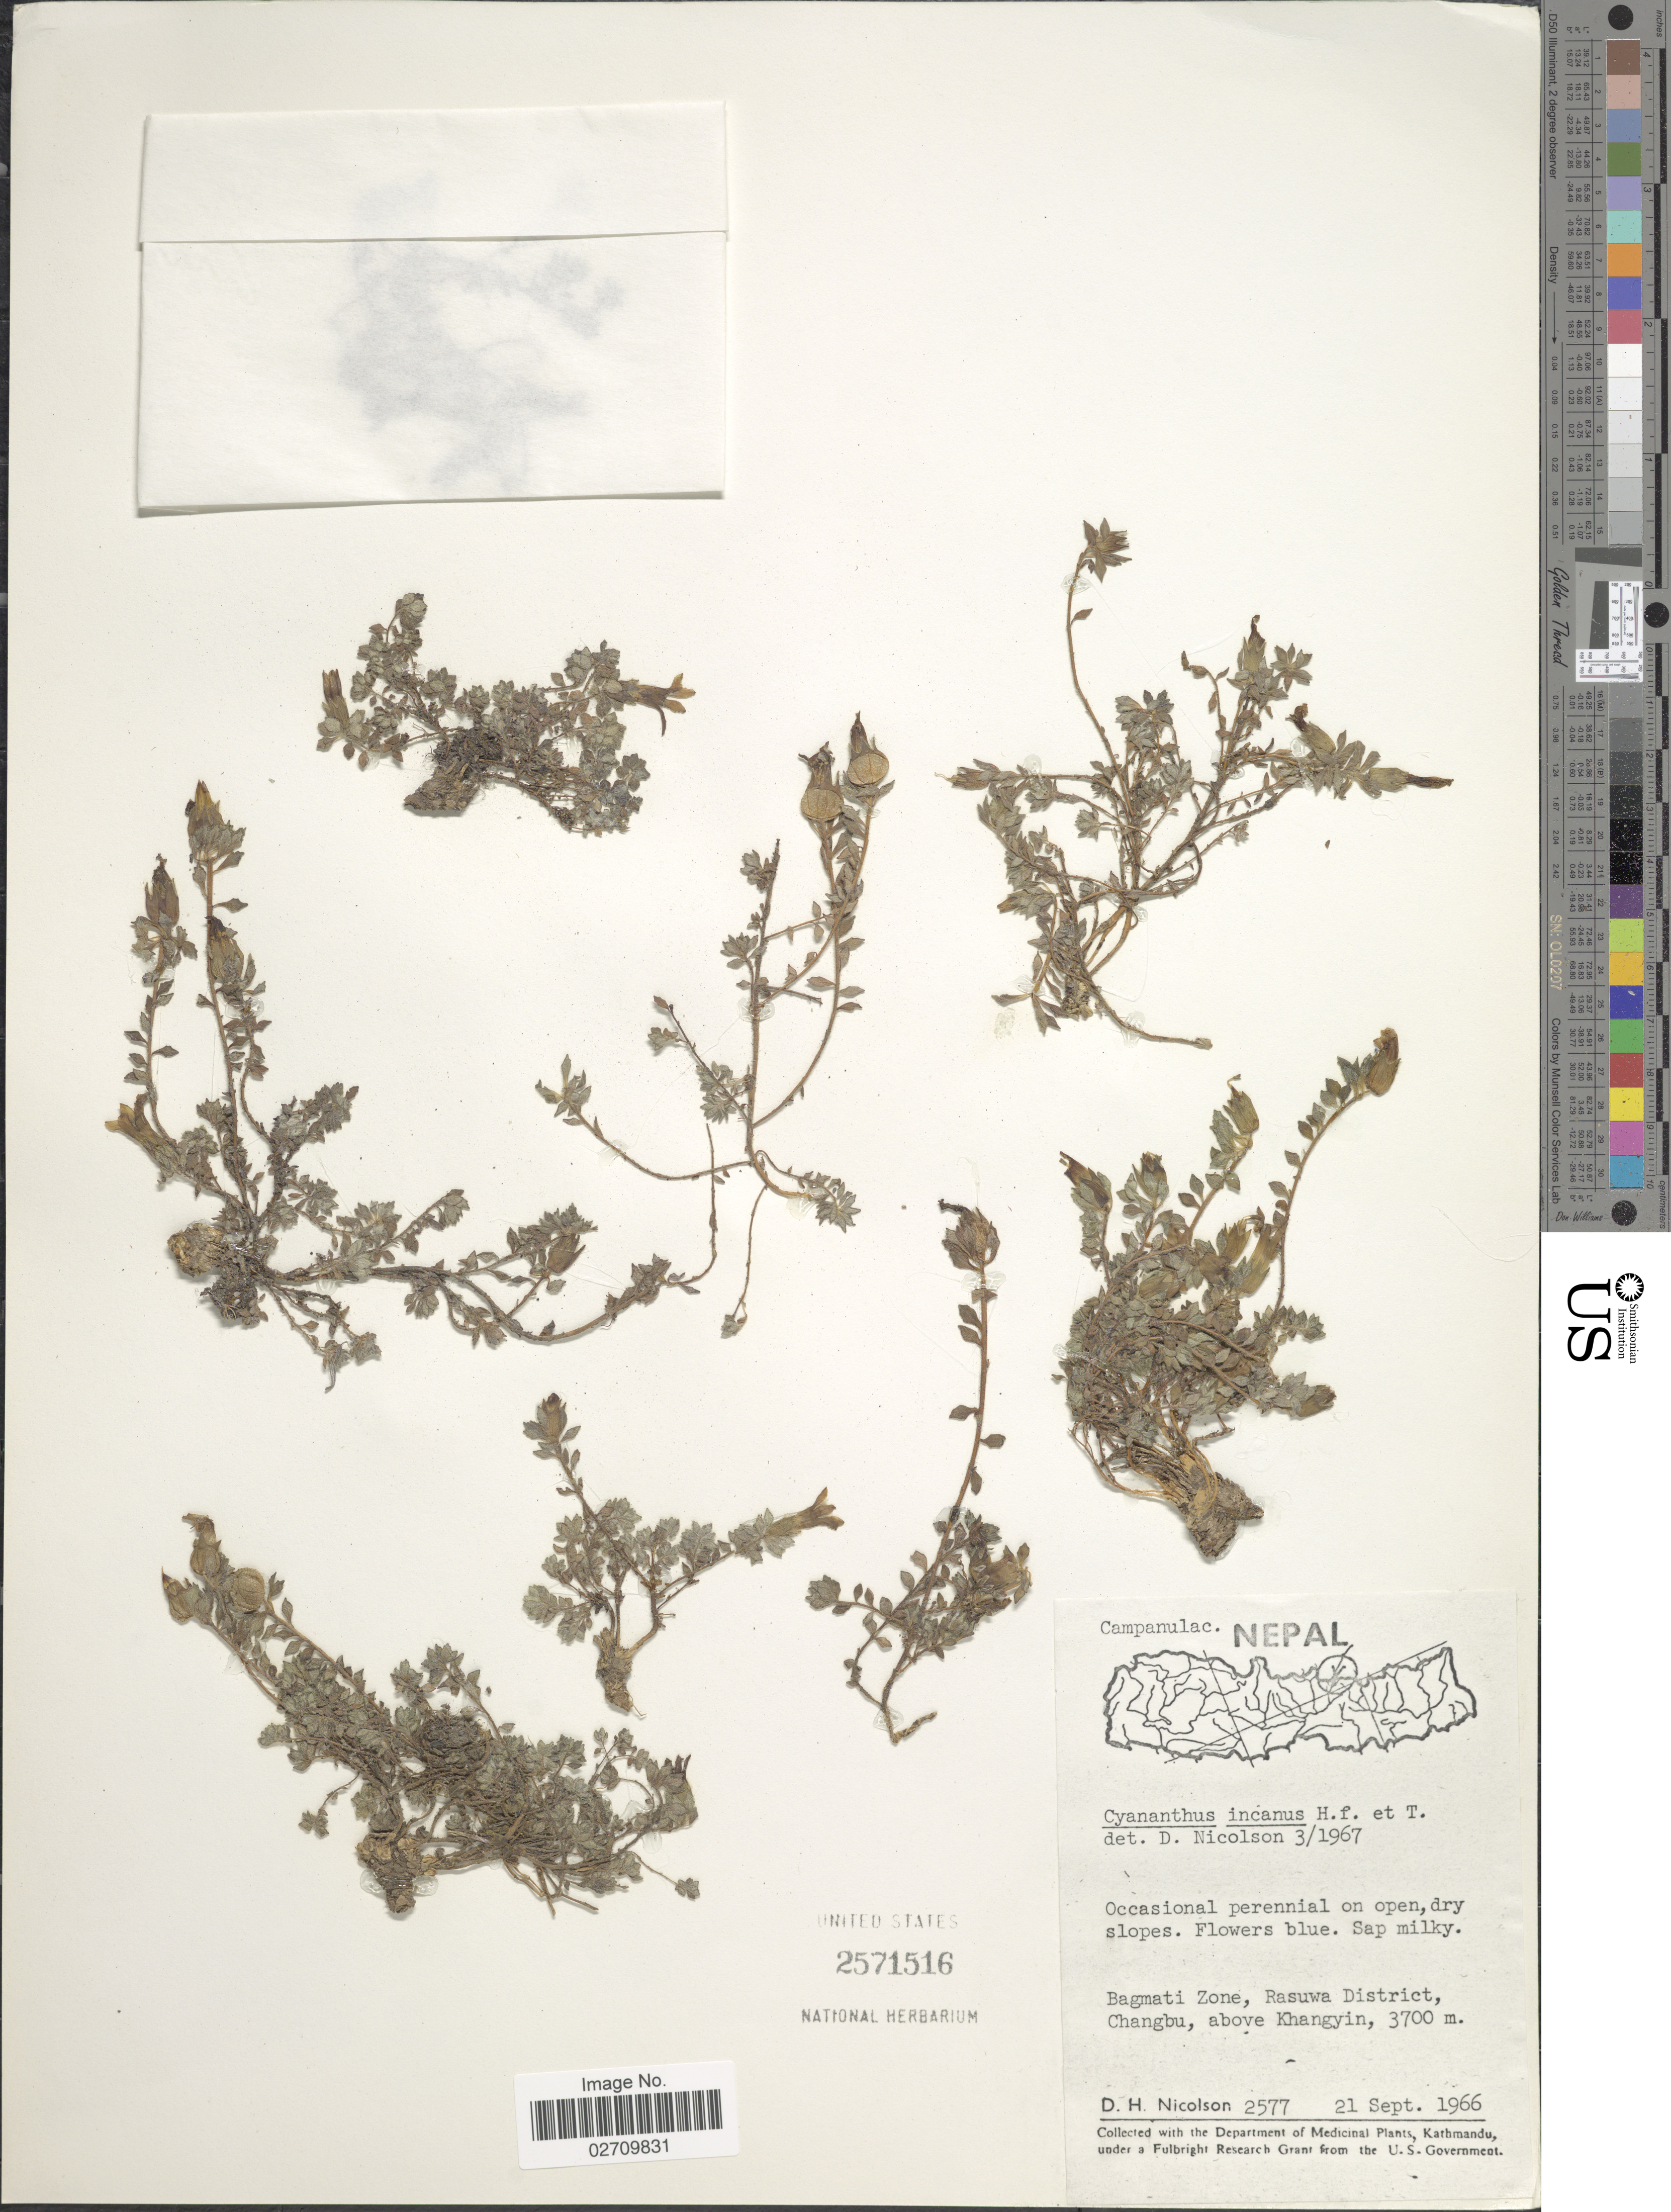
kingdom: Plantae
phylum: Tracheophyta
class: Magnoliopsida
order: Asterales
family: Campanulaceae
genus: Cyananthus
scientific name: Cyananthus incanus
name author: Hook. f. & Thomson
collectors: D. H. Nicolson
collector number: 2577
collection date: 1966-09-21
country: Nepal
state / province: Bagmati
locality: Bagmati Zone, Rasuwa District, Changbu, above Khangyin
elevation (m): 3700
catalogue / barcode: US 2571516